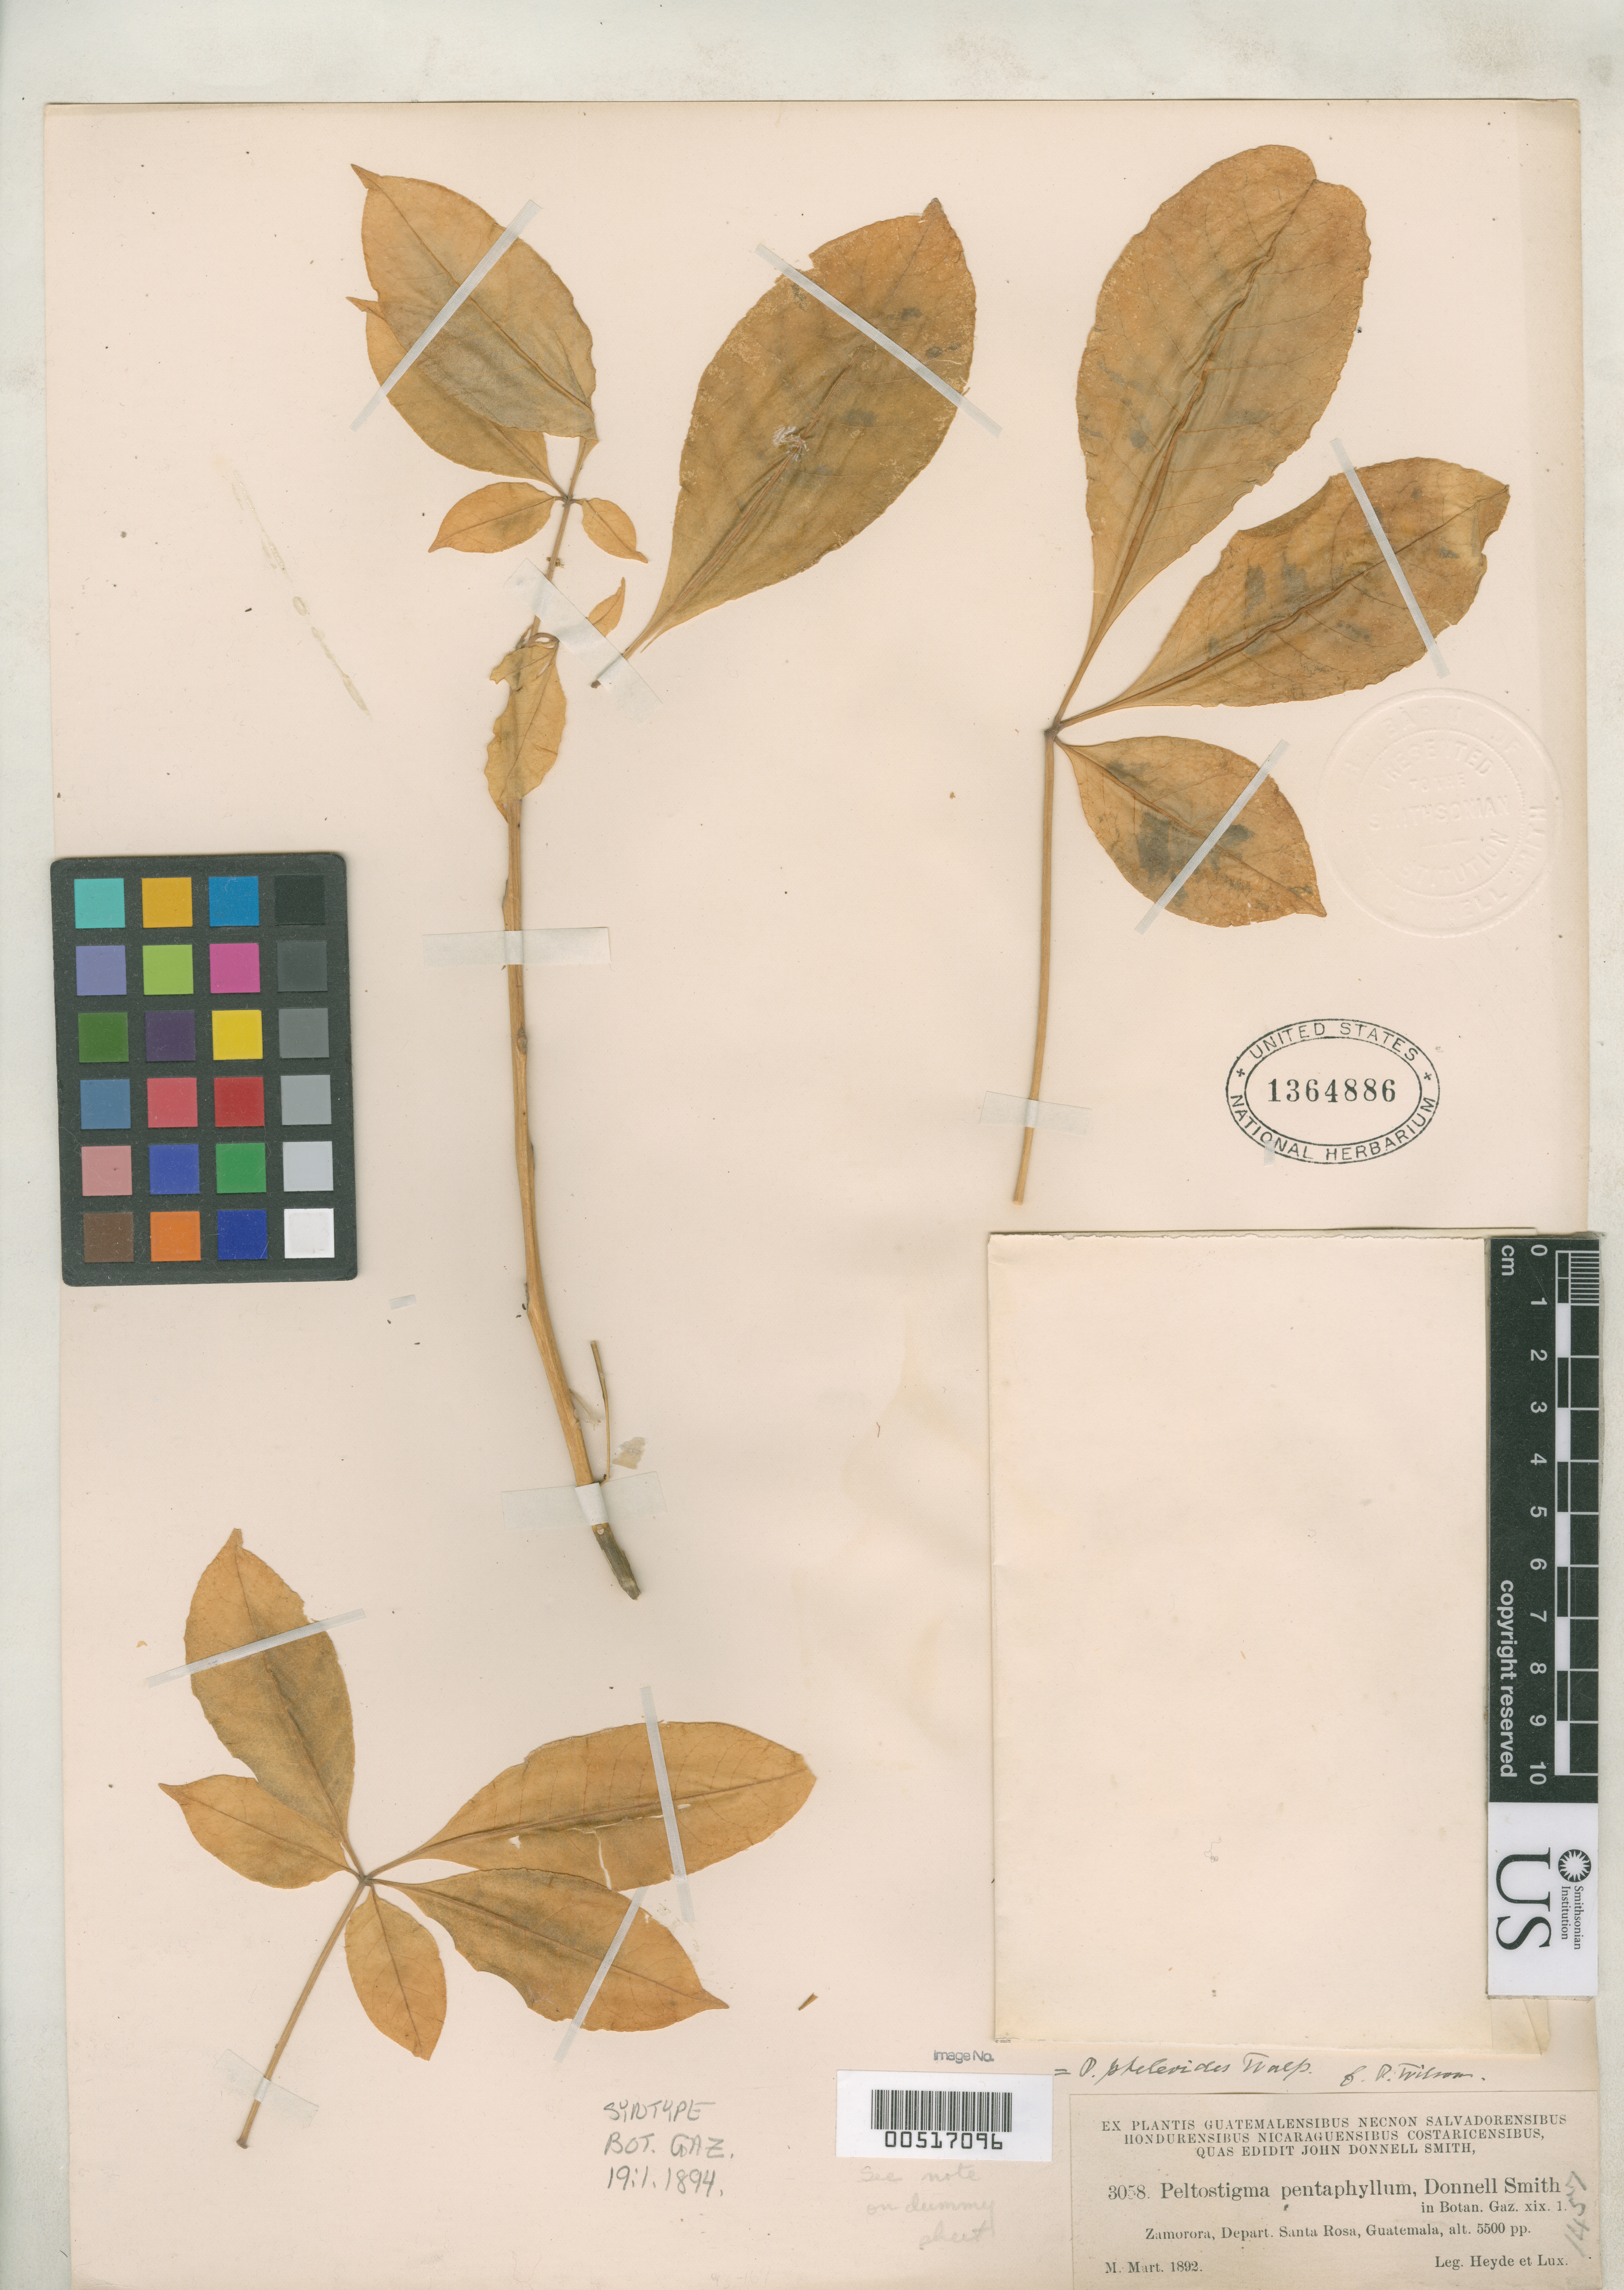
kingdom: Plantae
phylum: Tracheophyta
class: Magnoliopsida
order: Sapindales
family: Rutaceae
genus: Peltostigma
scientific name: Peltostigma pentaphyllum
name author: Donn. Sm.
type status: Syntype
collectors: E. T. Heyde & E. Lux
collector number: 3058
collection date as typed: Mar 1892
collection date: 1892-03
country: Guatemala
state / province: Santa Rosa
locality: Zamorora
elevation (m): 1676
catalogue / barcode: US 1364886